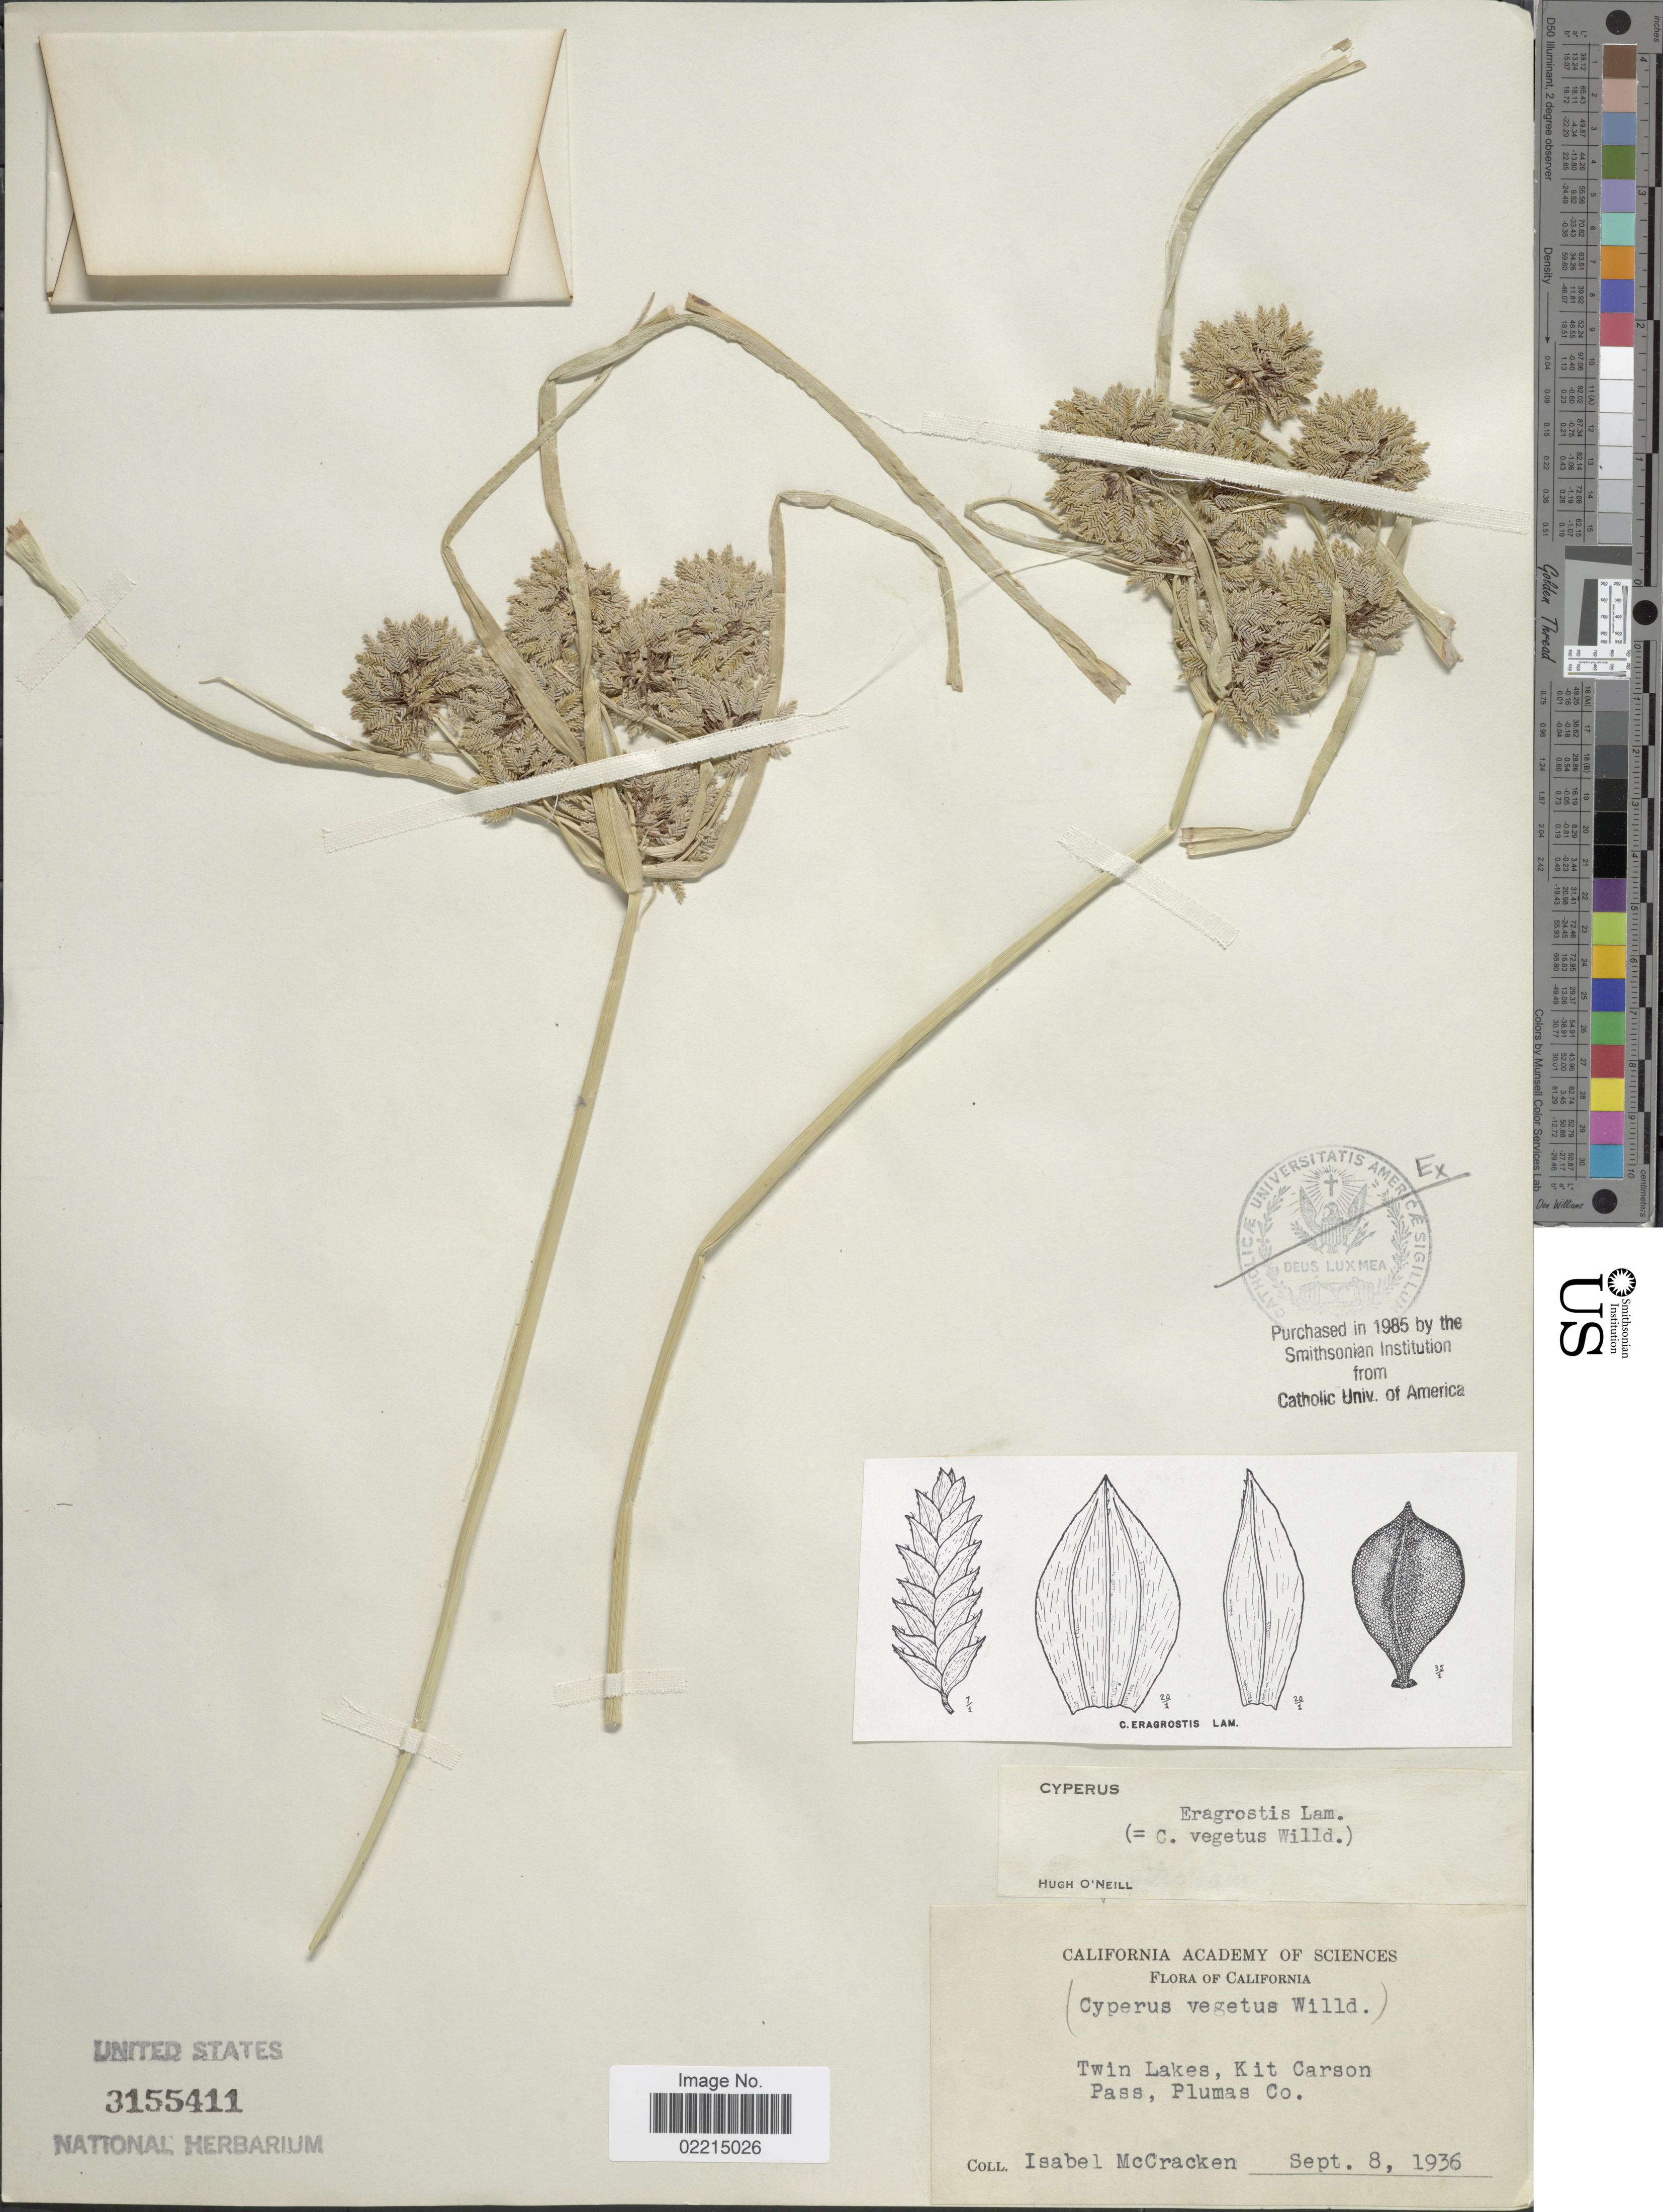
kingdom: Plantae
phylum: Tracheophyta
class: Liliopsida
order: Poales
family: Cyperaceae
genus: Cyperus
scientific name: Cyperus eragrostis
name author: Lam.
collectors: I. McCracker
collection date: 1936-09-08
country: United States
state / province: California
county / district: Plumas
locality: Twin Lakes, Kit Carson Pass, Plumas Co.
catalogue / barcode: US 3155411